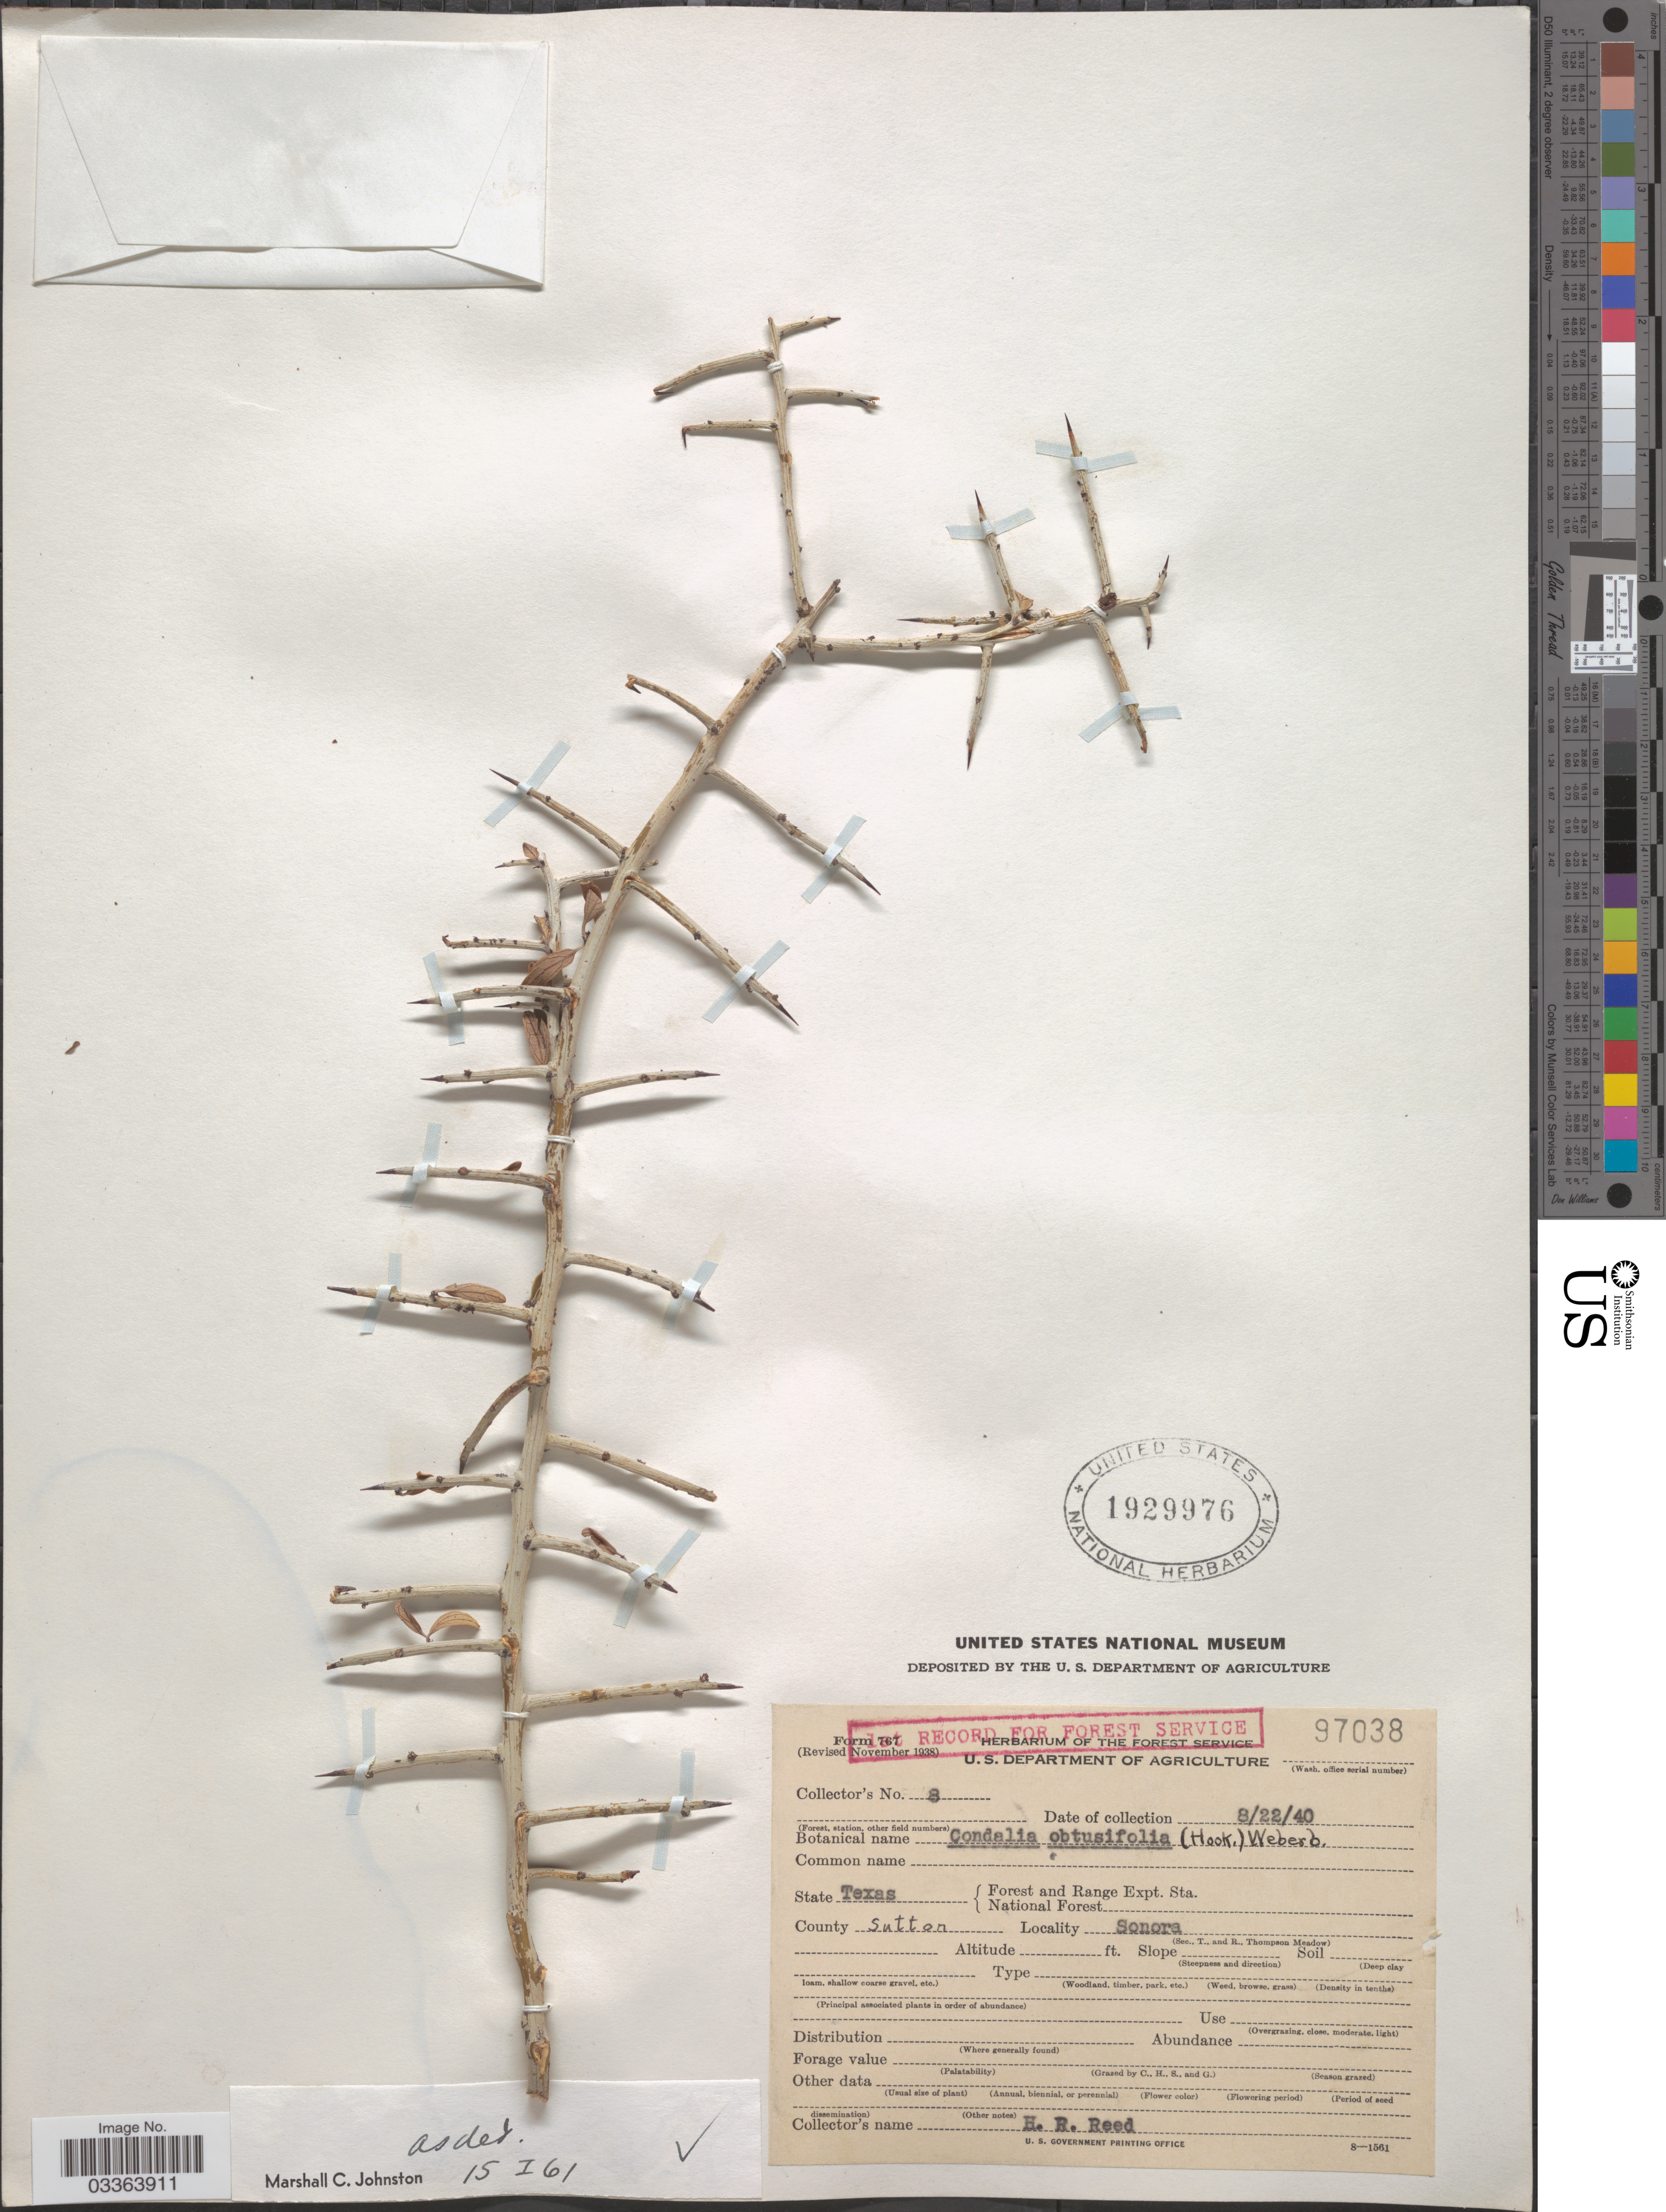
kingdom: Plantae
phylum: Tracheophyta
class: Magnoliopsida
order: Rosales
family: Rhamnaceae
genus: Sarcomphalus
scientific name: Sarcomphalus obtusifolius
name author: (Hook. ex Torr. & A. Gray) Hauenschild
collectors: H. Reed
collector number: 8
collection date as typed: Transcribed d/m/y: 22/8/40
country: United States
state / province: Texas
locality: County Sutton. Sonora.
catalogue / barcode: US 1929976